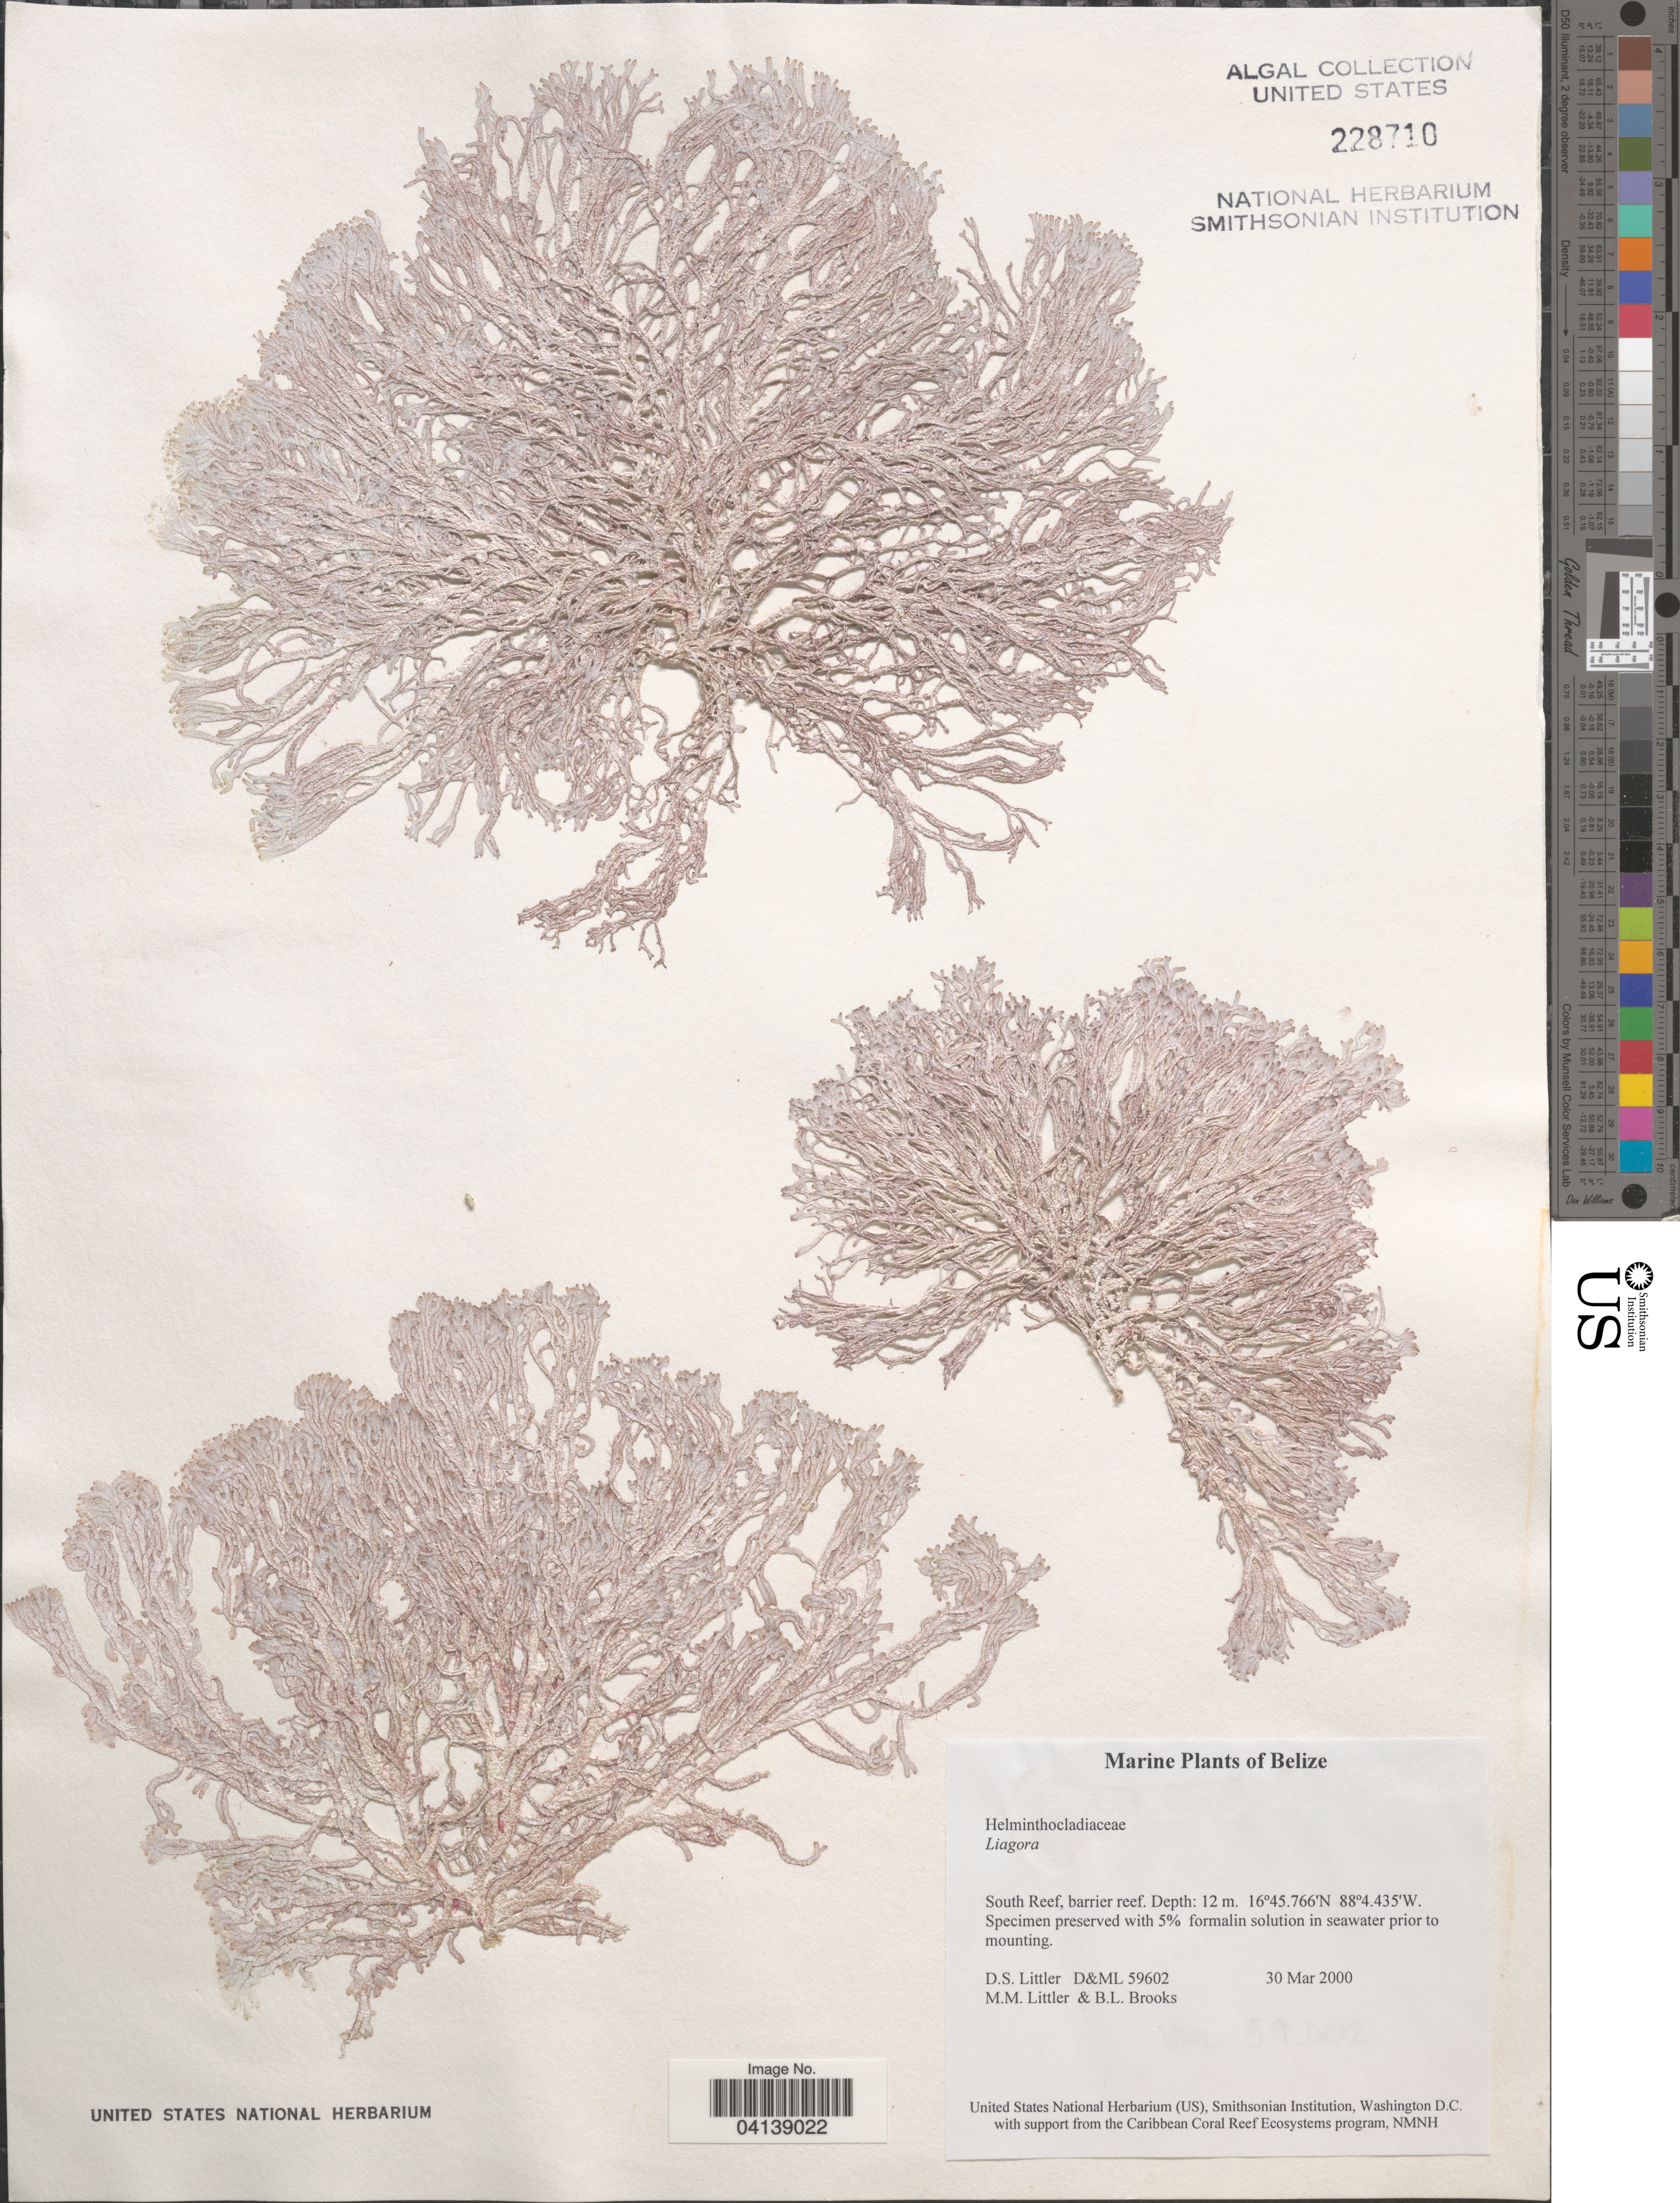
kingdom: Plantae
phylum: Rhodophyta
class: Florideophyceae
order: Nemaliales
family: Liagoraceae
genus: Liagora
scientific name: Liagora sp.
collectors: D. S. Littler & B. Brooks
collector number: D&ML 59602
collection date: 2000-03-30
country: Belize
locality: South Reef, barrier reef.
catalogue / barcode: US 228710